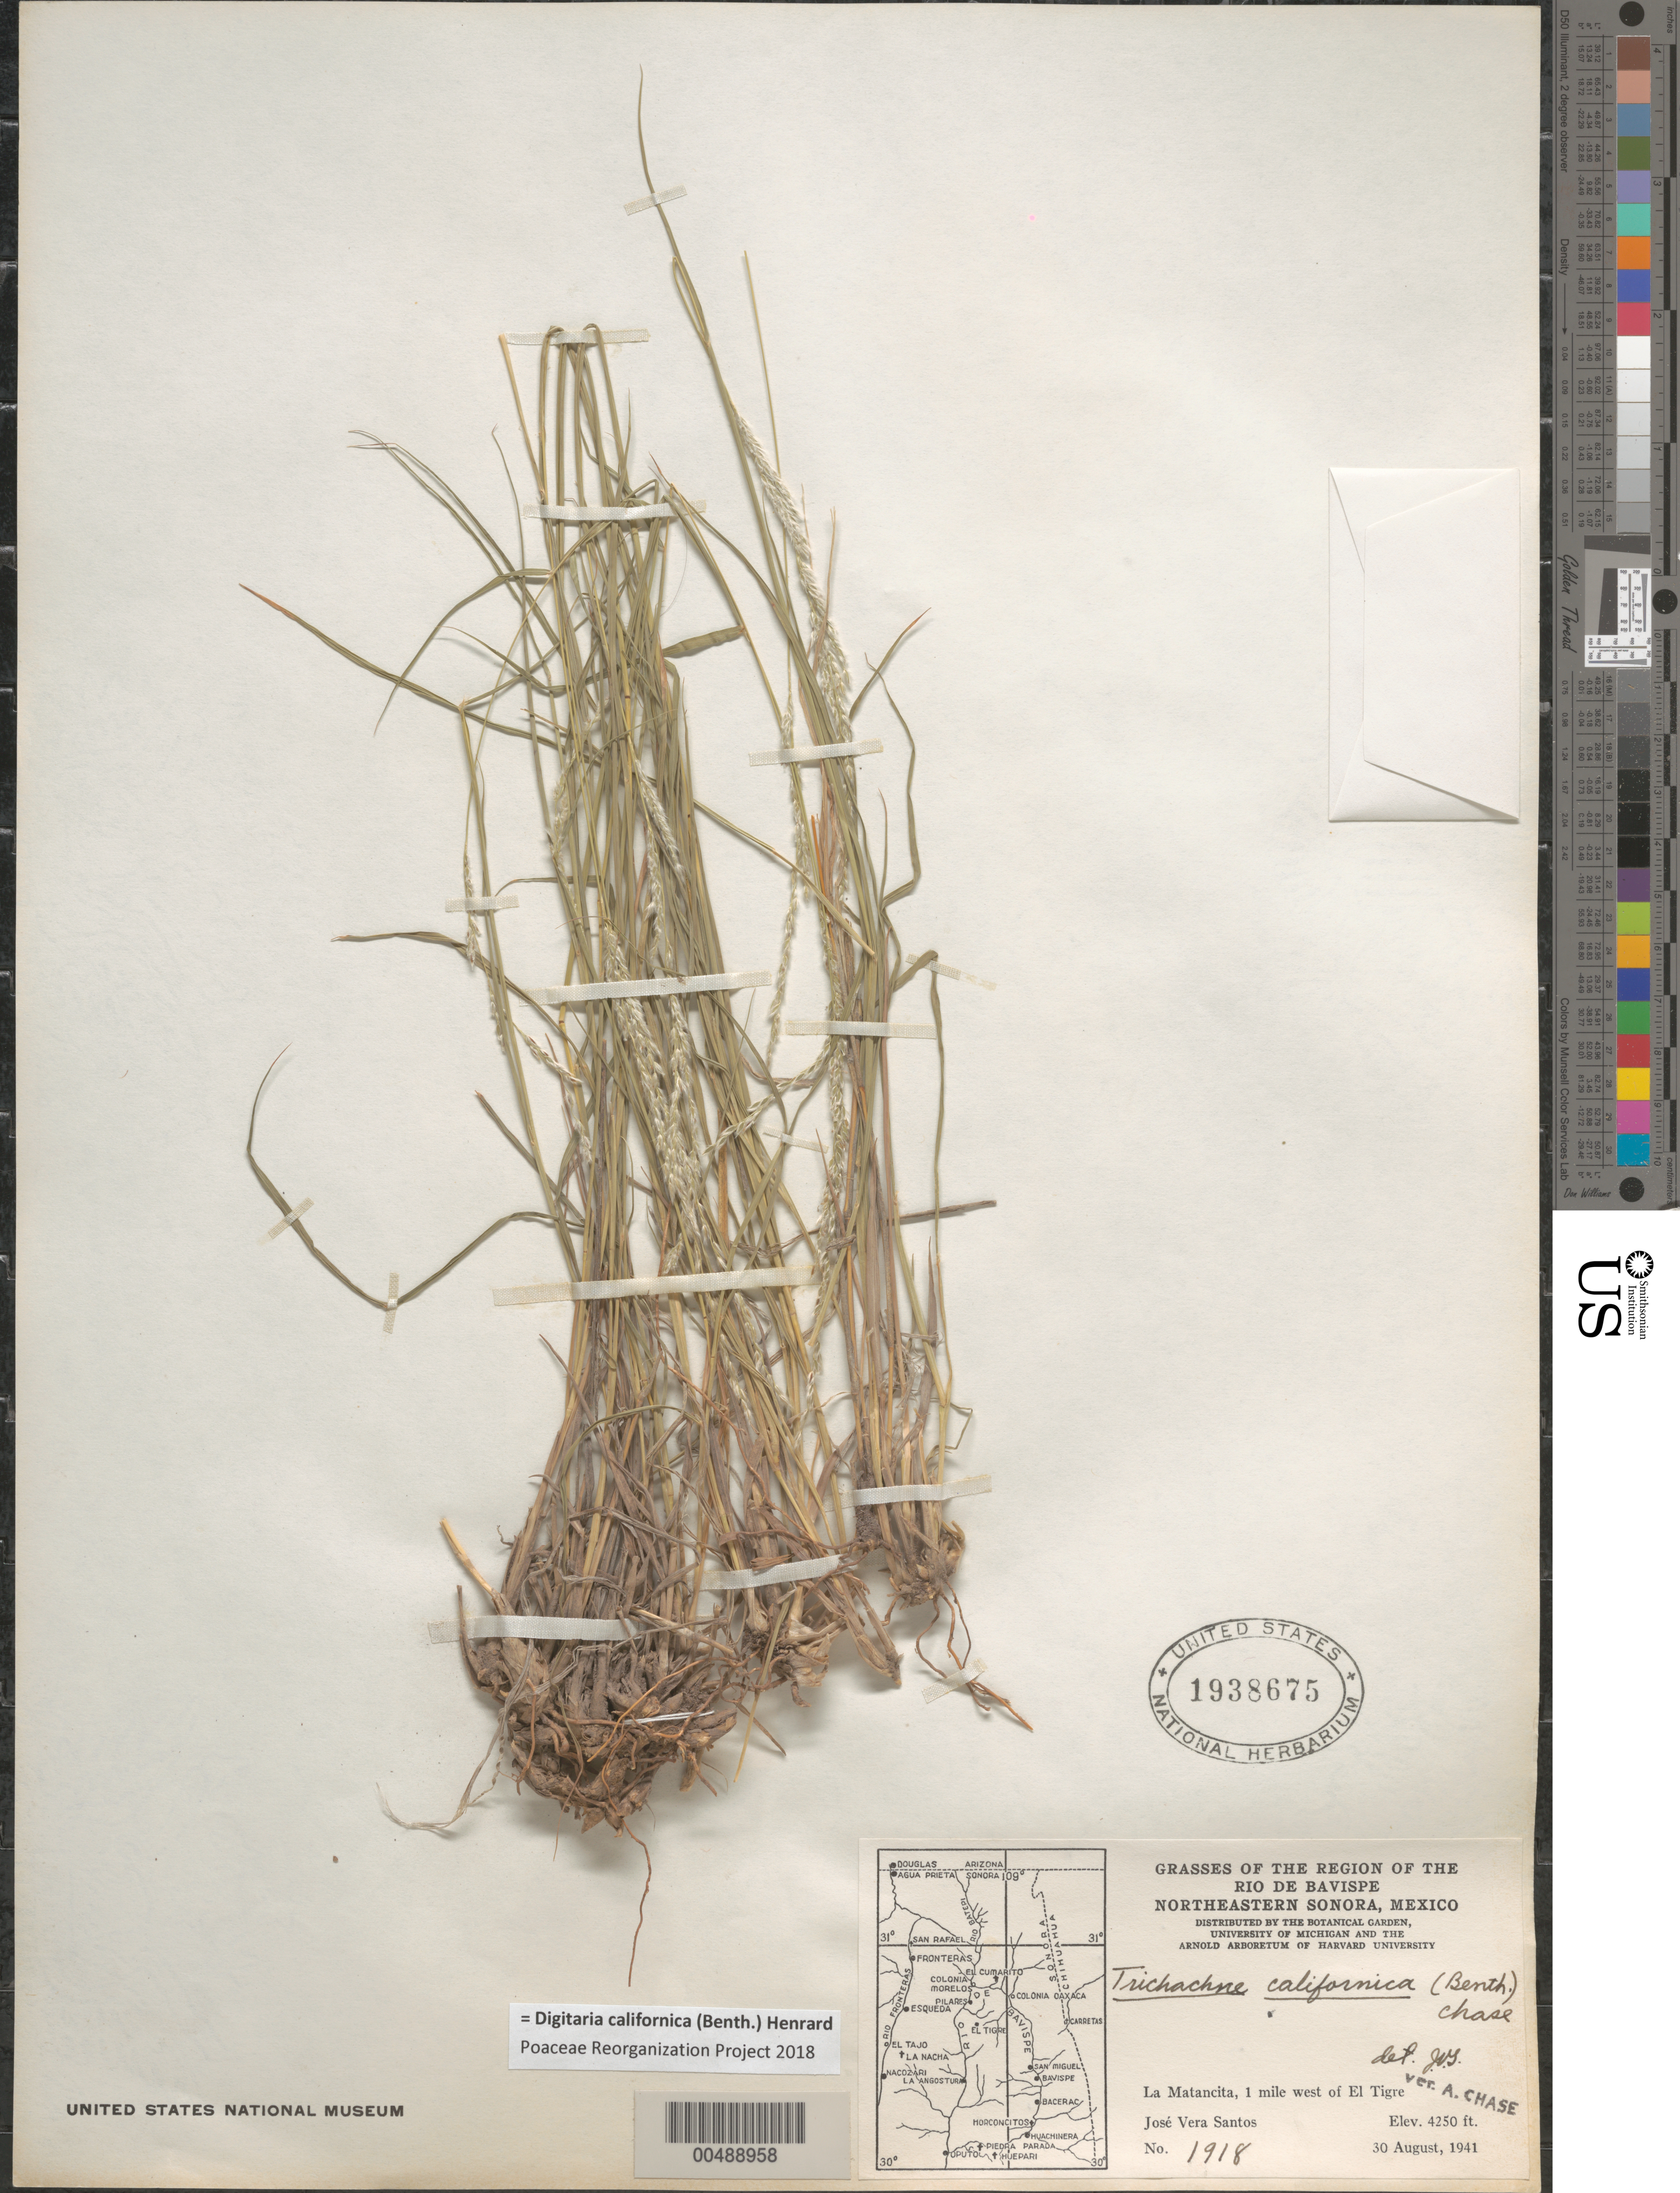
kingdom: Plantae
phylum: Tracheophyta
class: Liliopsida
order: Poales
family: Poaceae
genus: Digitaria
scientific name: Digitaria californica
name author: (Benth.) Henr.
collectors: J. V. Santos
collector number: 1918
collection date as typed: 30 Aug 1941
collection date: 1941-08-30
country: Mexico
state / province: Sonora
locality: La Matancita, 1 mi W of El Tigre, region of the Rio de Bavispe, NE Sonora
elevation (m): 1295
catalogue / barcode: US 1938675